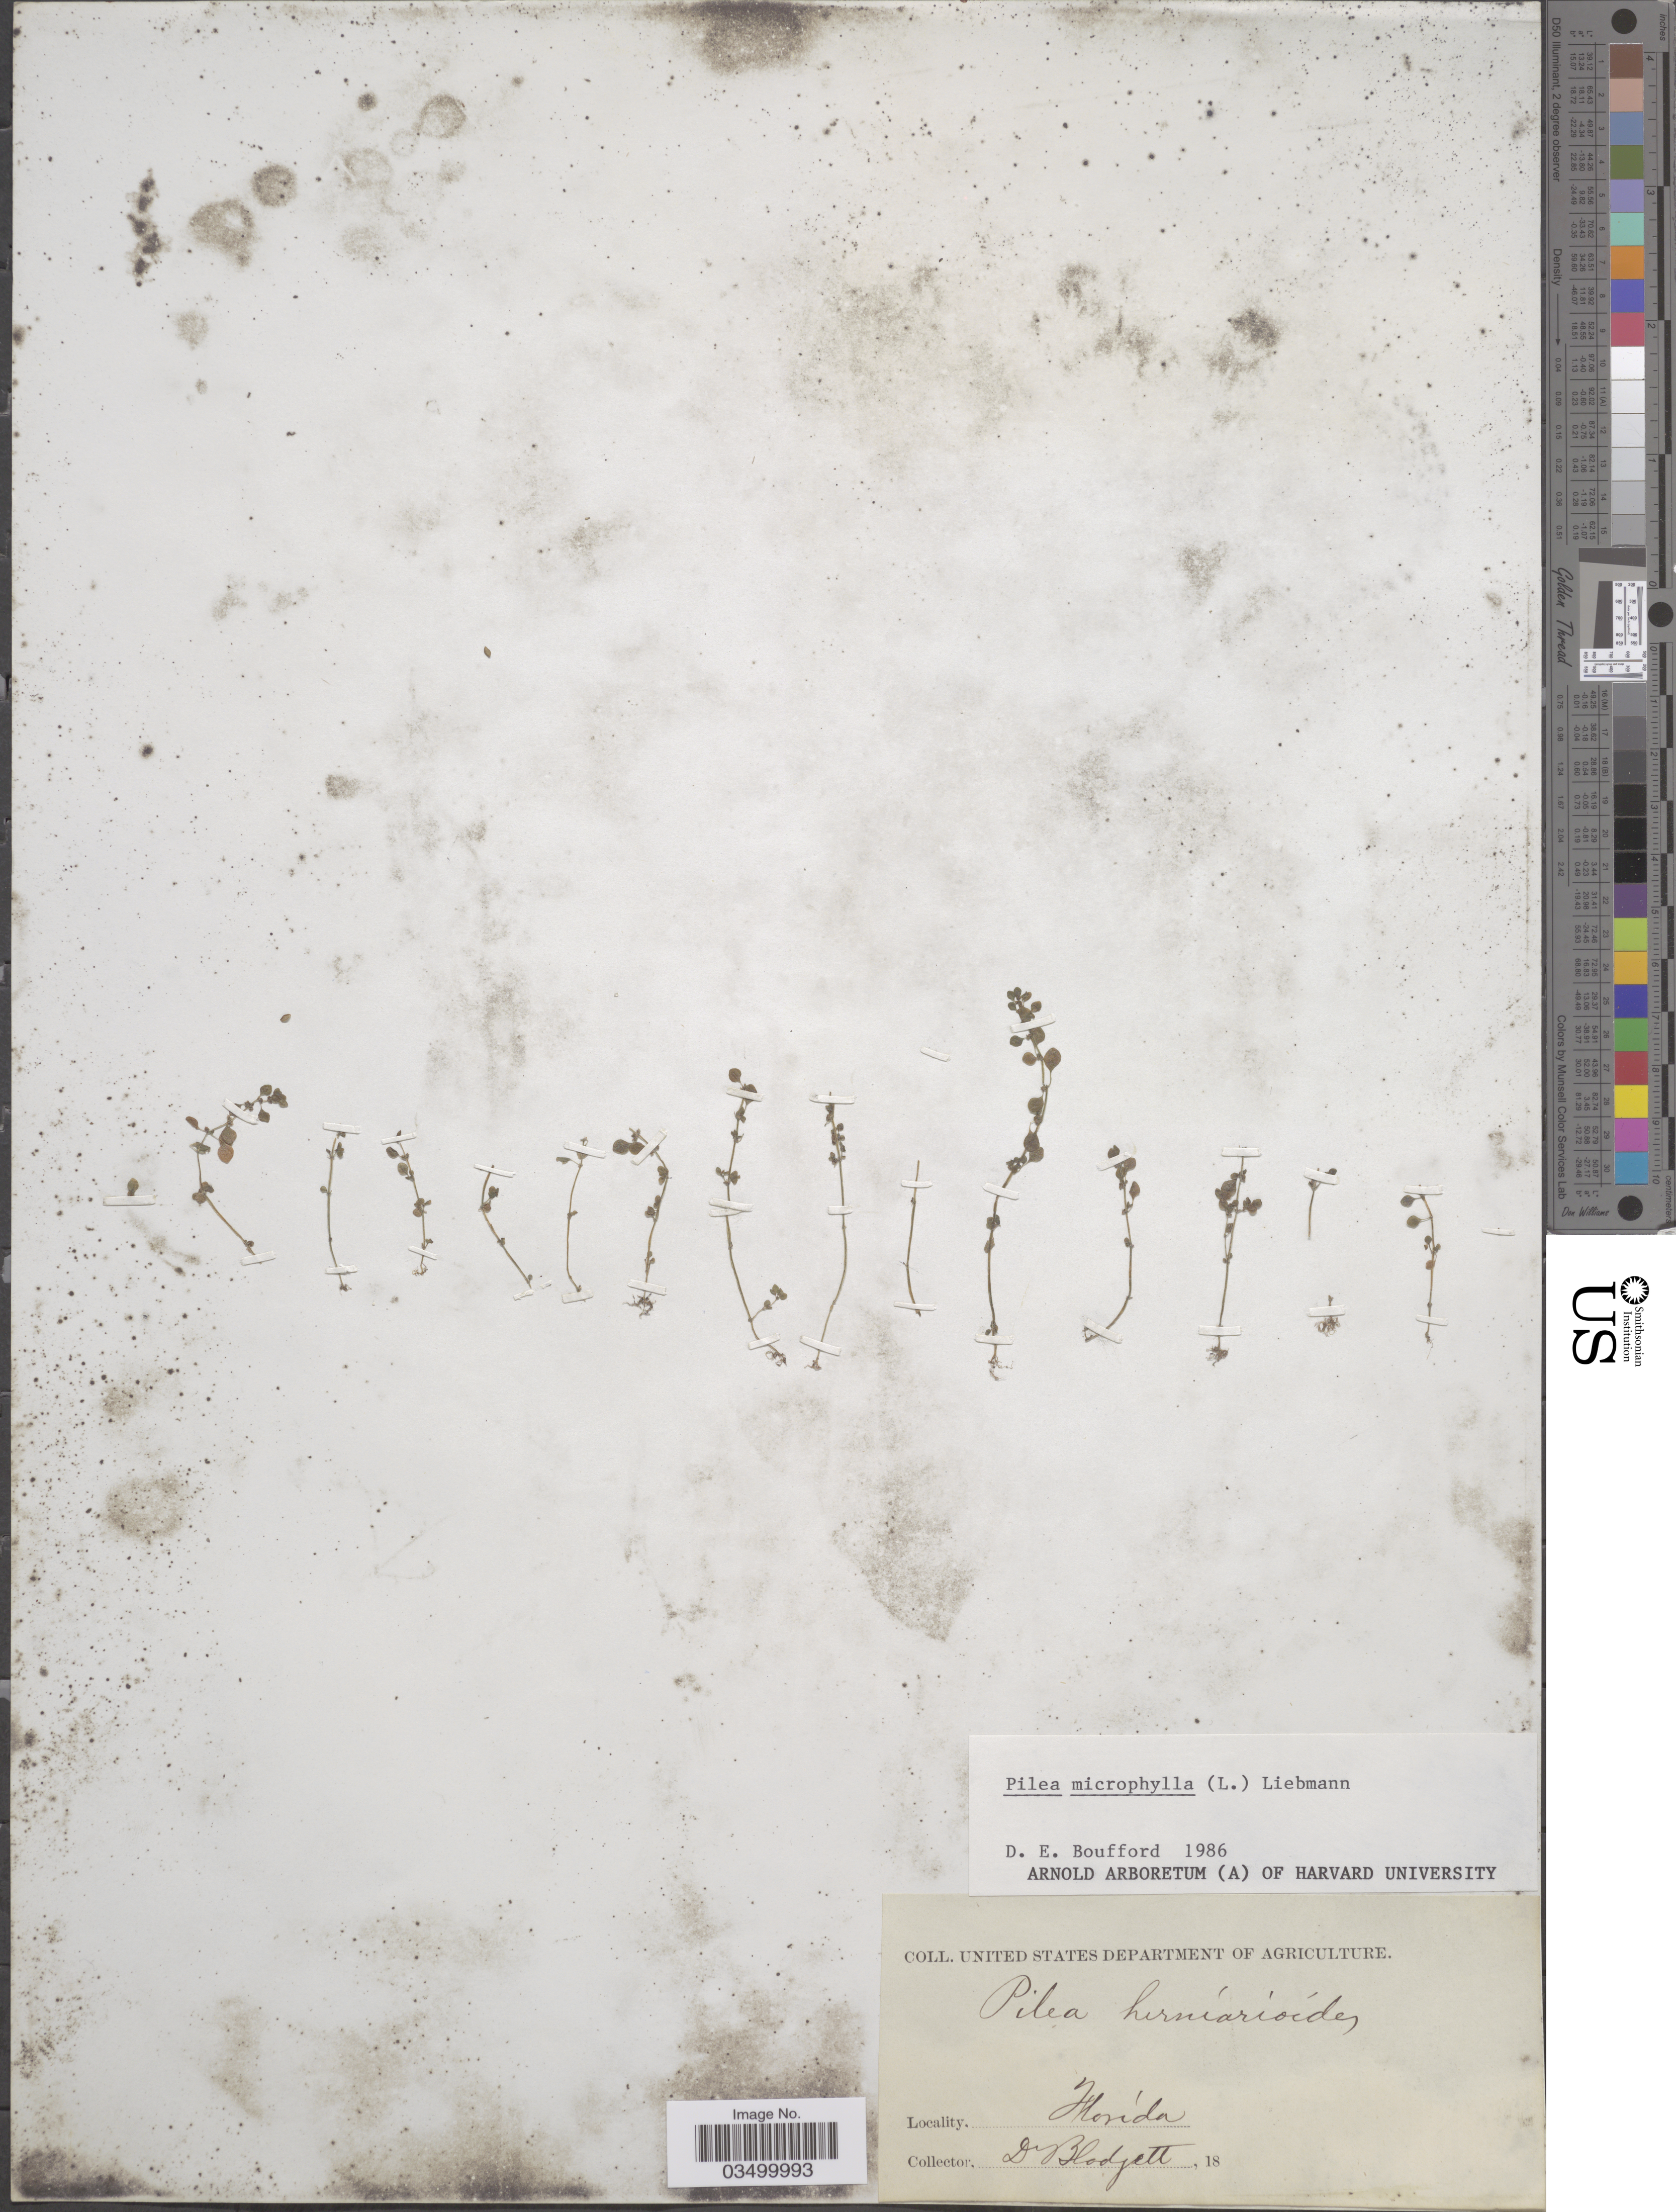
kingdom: Plantae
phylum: Tracheophyta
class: Magnoliopsida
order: Rosales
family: Urticaceae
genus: Pilea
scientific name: Pilea microphylla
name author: (L.) Liebm.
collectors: -. Blodgett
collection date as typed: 18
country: United States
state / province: Florida